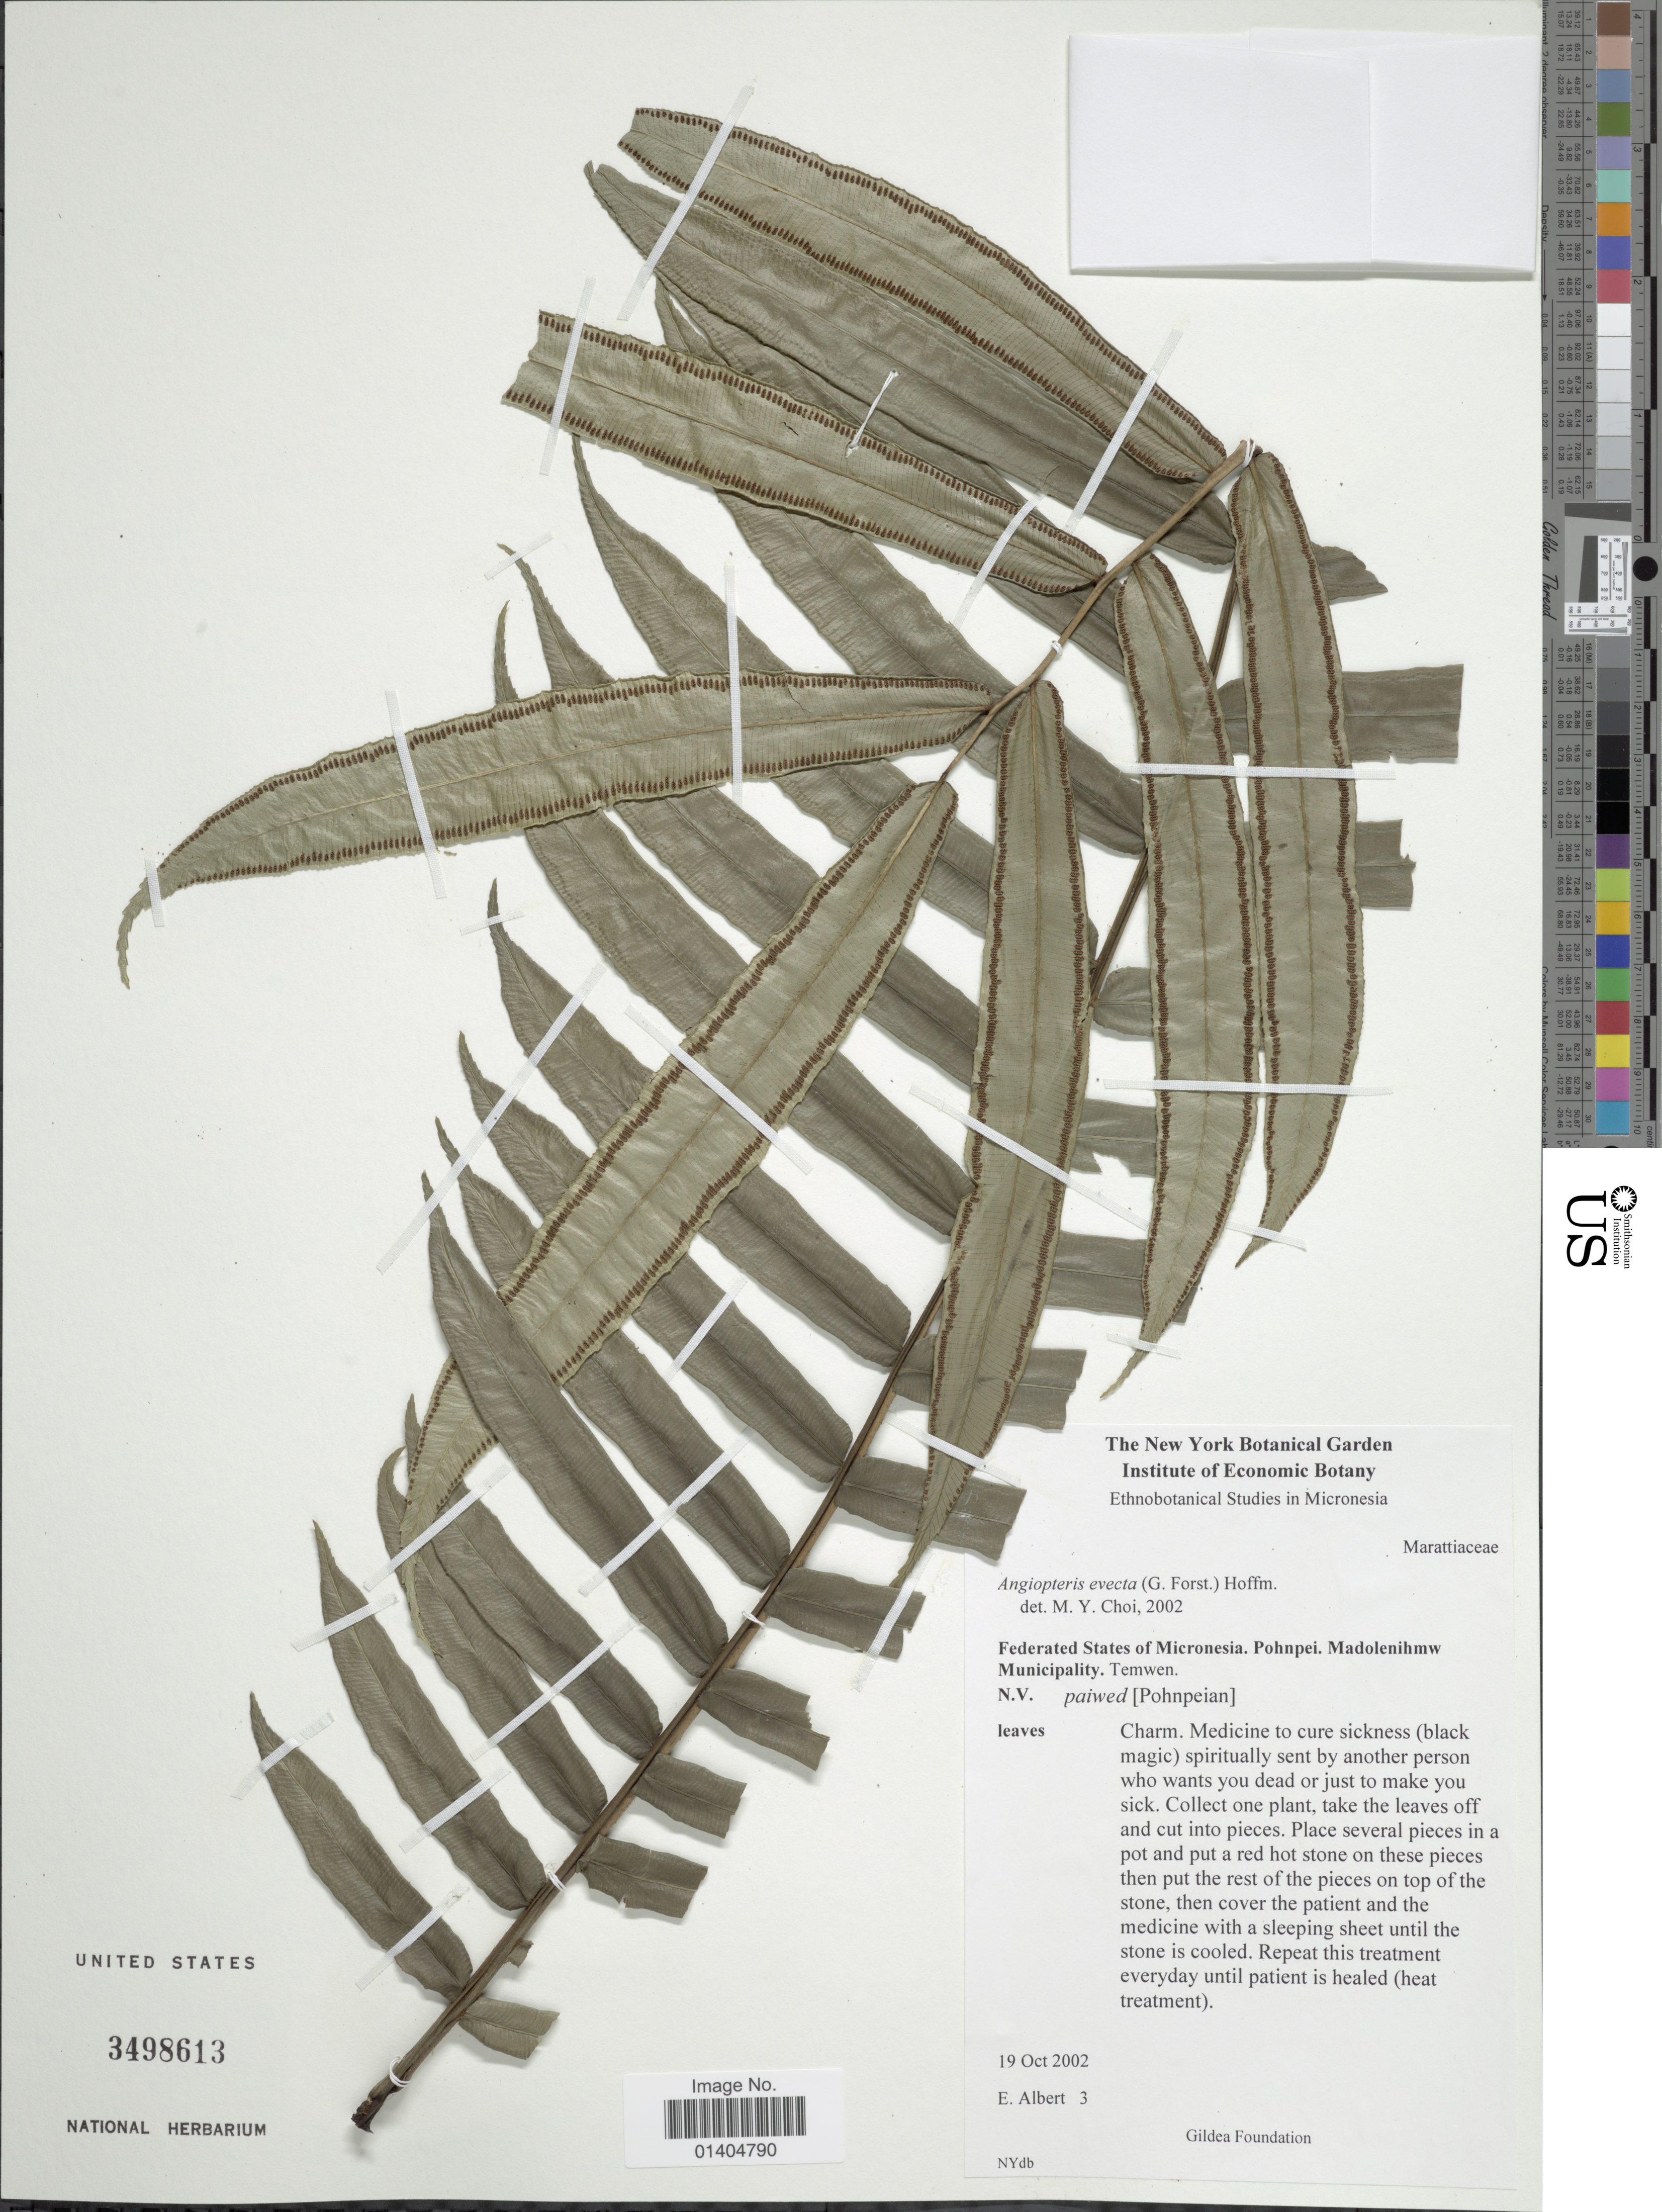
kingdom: Plantae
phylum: Tracheophyta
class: Polypodiopsida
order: Marattiales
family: Marattiaceae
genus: Angiopteris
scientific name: Angiopteris evecta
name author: (G. Forst.) Hoffm.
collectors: E. Albert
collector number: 3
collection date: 2002-10-19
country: Micronesia, Federated States of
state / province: Pohnpei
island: Pohnpei [Ponape]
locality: Pohnpei, Madolenihmw Municipality. Temwen.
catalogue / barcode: US 3498613